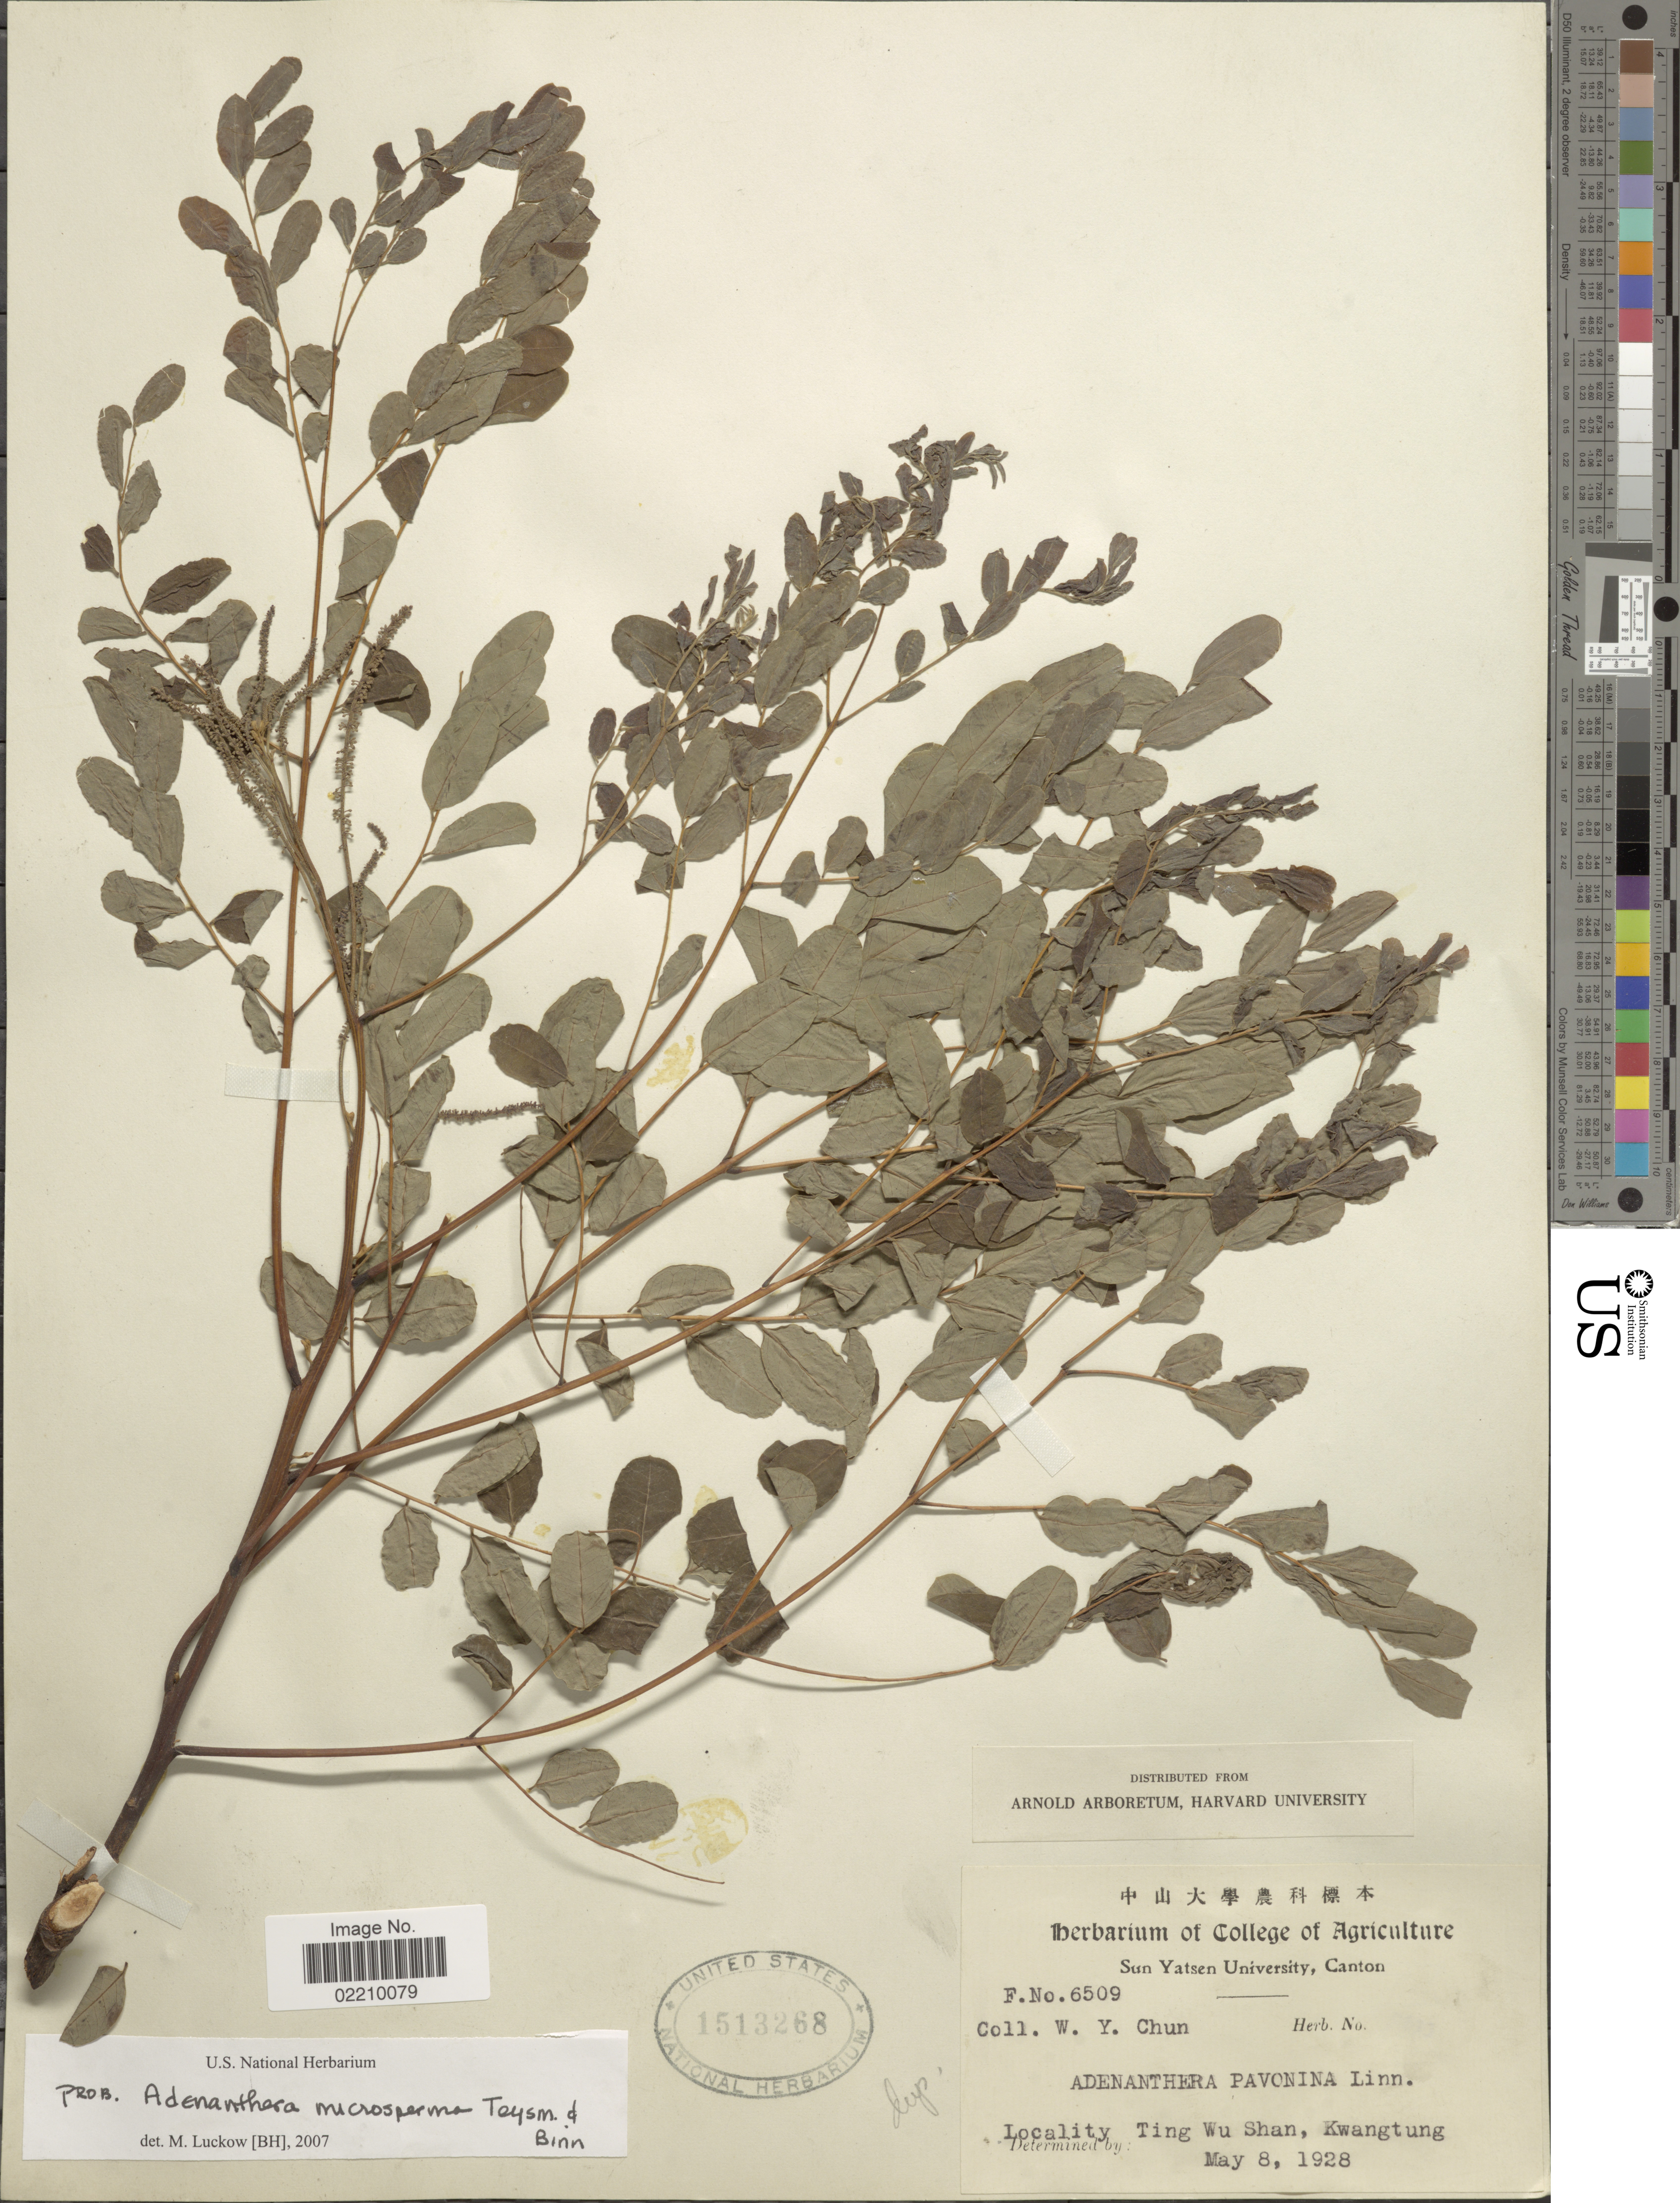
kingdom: Plantae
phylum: Tracheophyta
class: Magnoliopsida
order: Fabales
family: Fabaceae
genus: Adenanthera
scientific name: Adenanthera microsperma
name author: Teysm. & Binn.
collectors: W. Y. Chun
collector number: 6509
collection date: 1928-05-08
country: China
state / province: Guangdong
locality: Ting Wu Shan, Kwangtung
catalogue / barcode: US 1513268